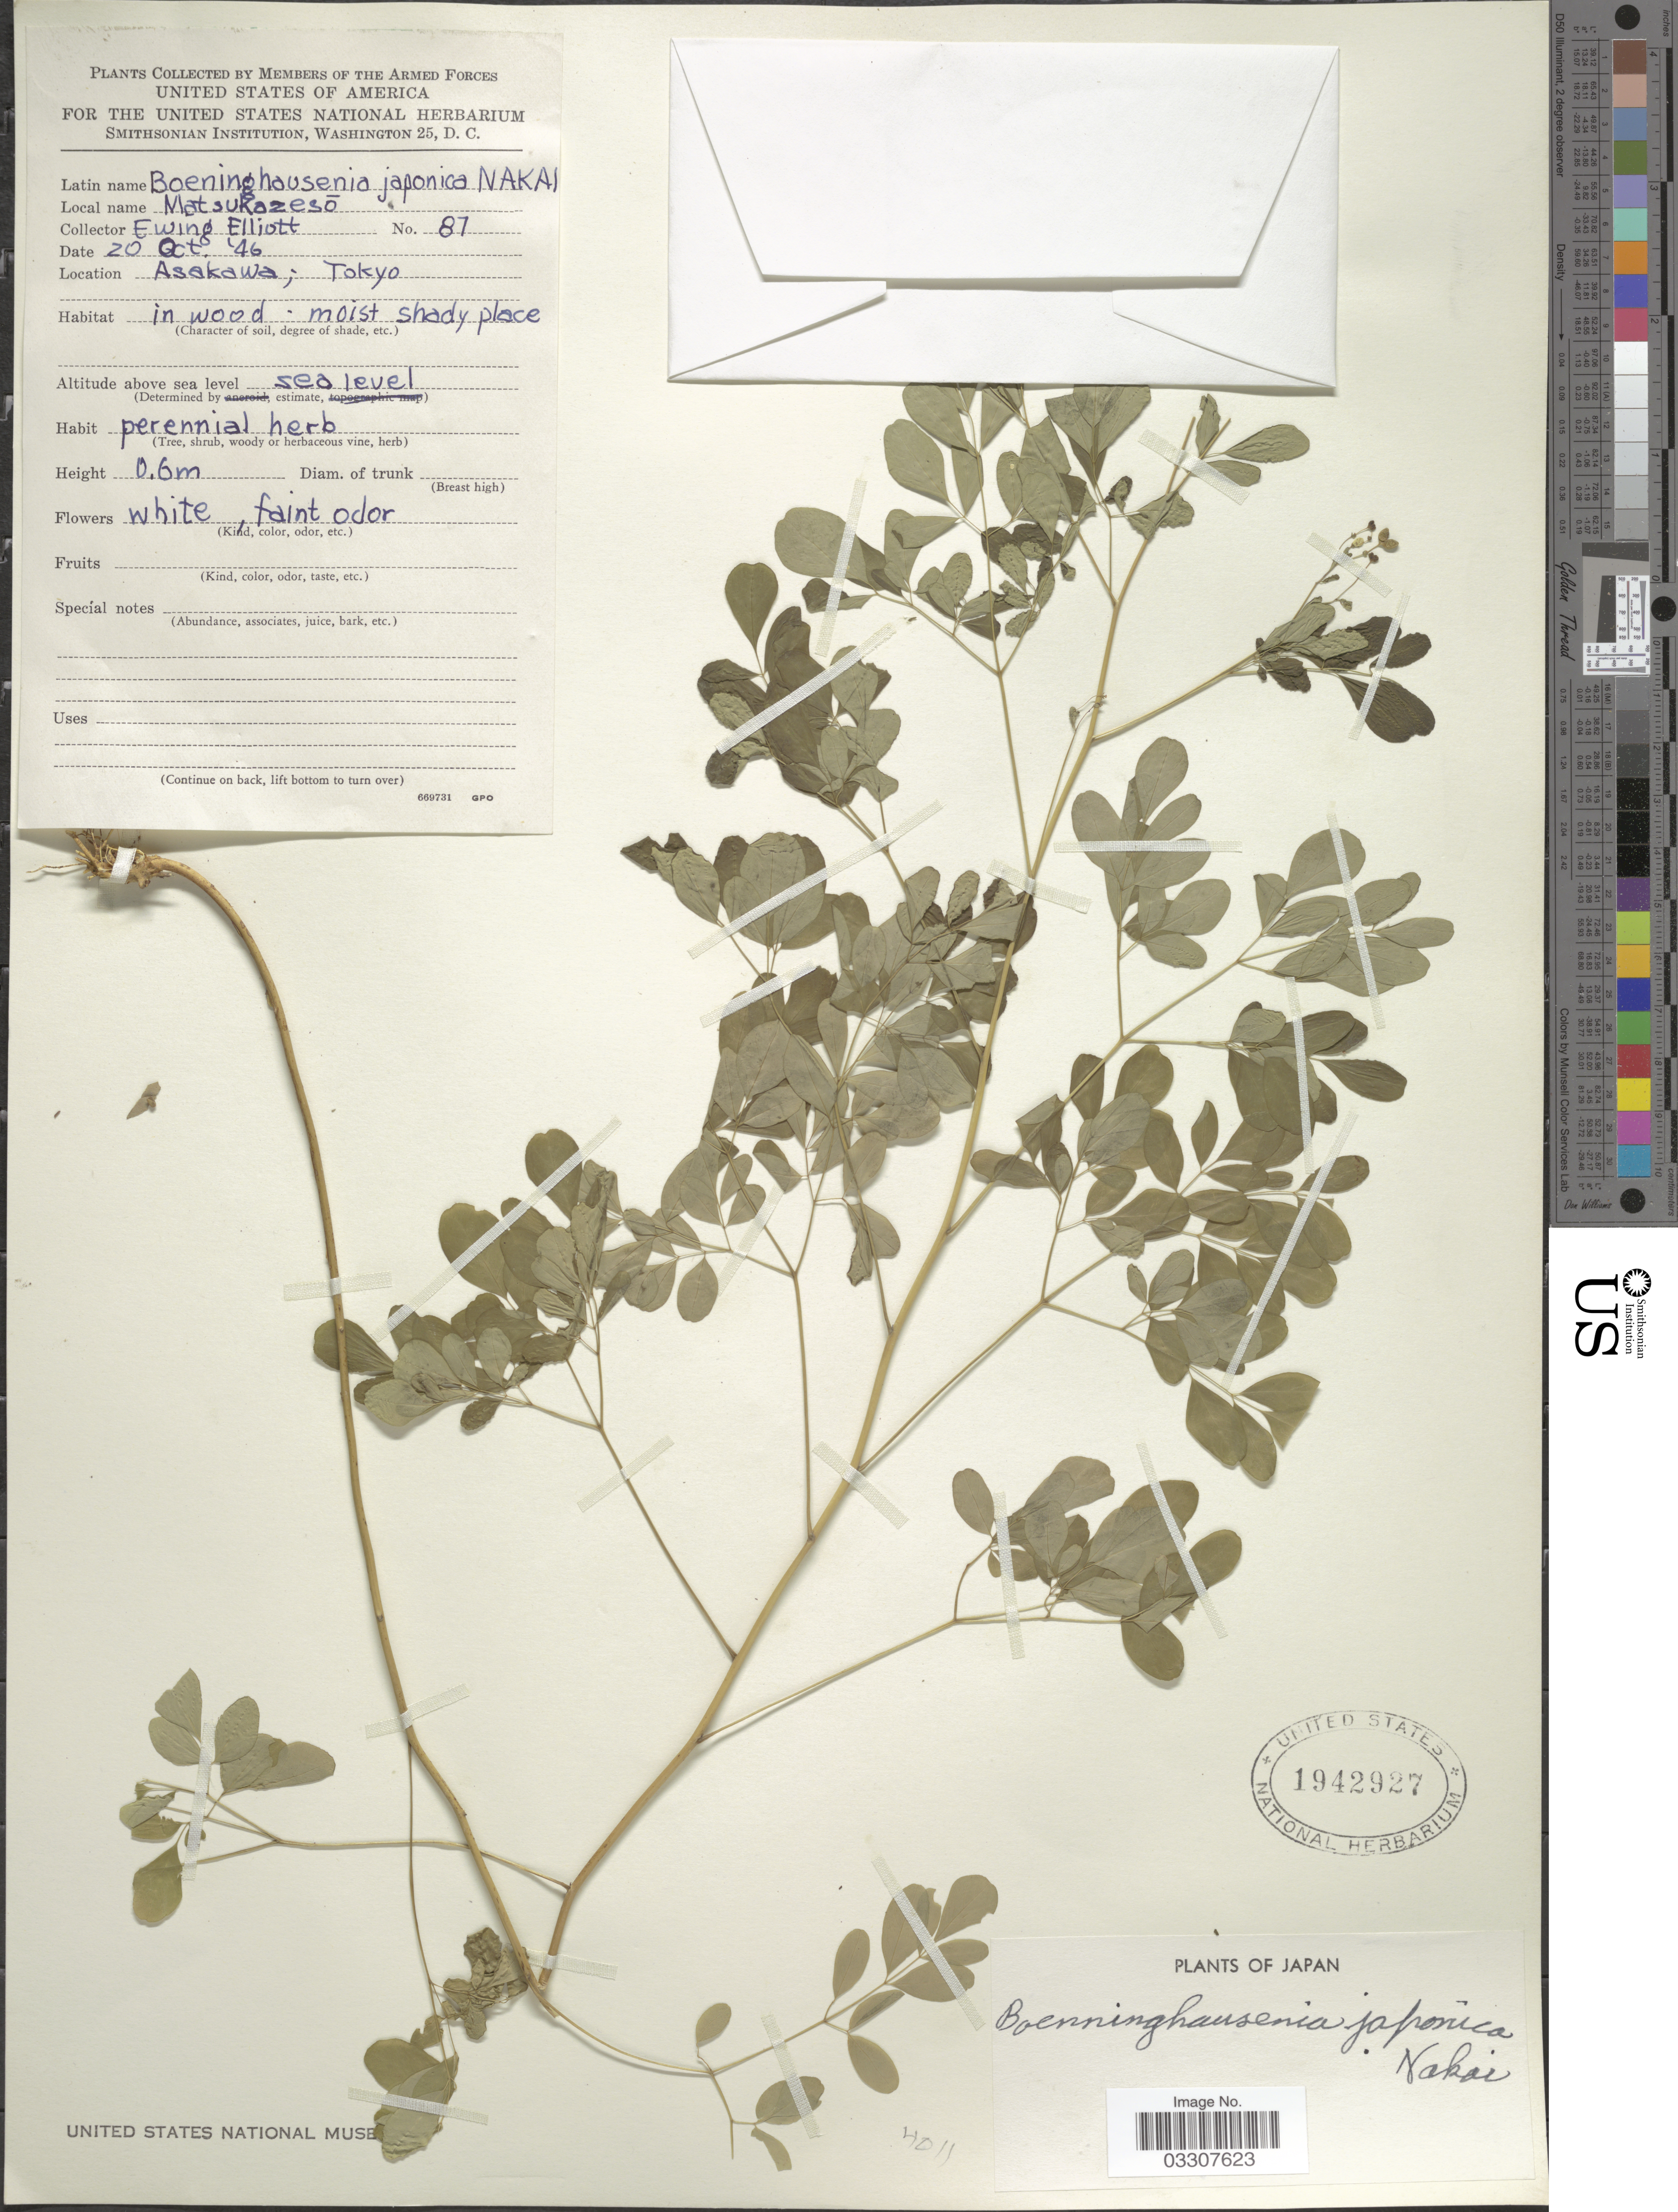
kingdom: Plantae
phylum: Tracheophyta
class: Magnoliopsida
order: Sapindales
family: Rutaceae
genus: Boenninghausenia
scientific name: Boenninghausenia albiflora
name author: (Hook.) Meisn.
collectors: E. Elliott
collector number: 87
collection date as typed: Transcribed d/m/y: 20/10/46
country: Japan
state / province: Tokyo, Federal City of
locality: Asakawa, Tokyo.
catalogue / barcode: US 1942927